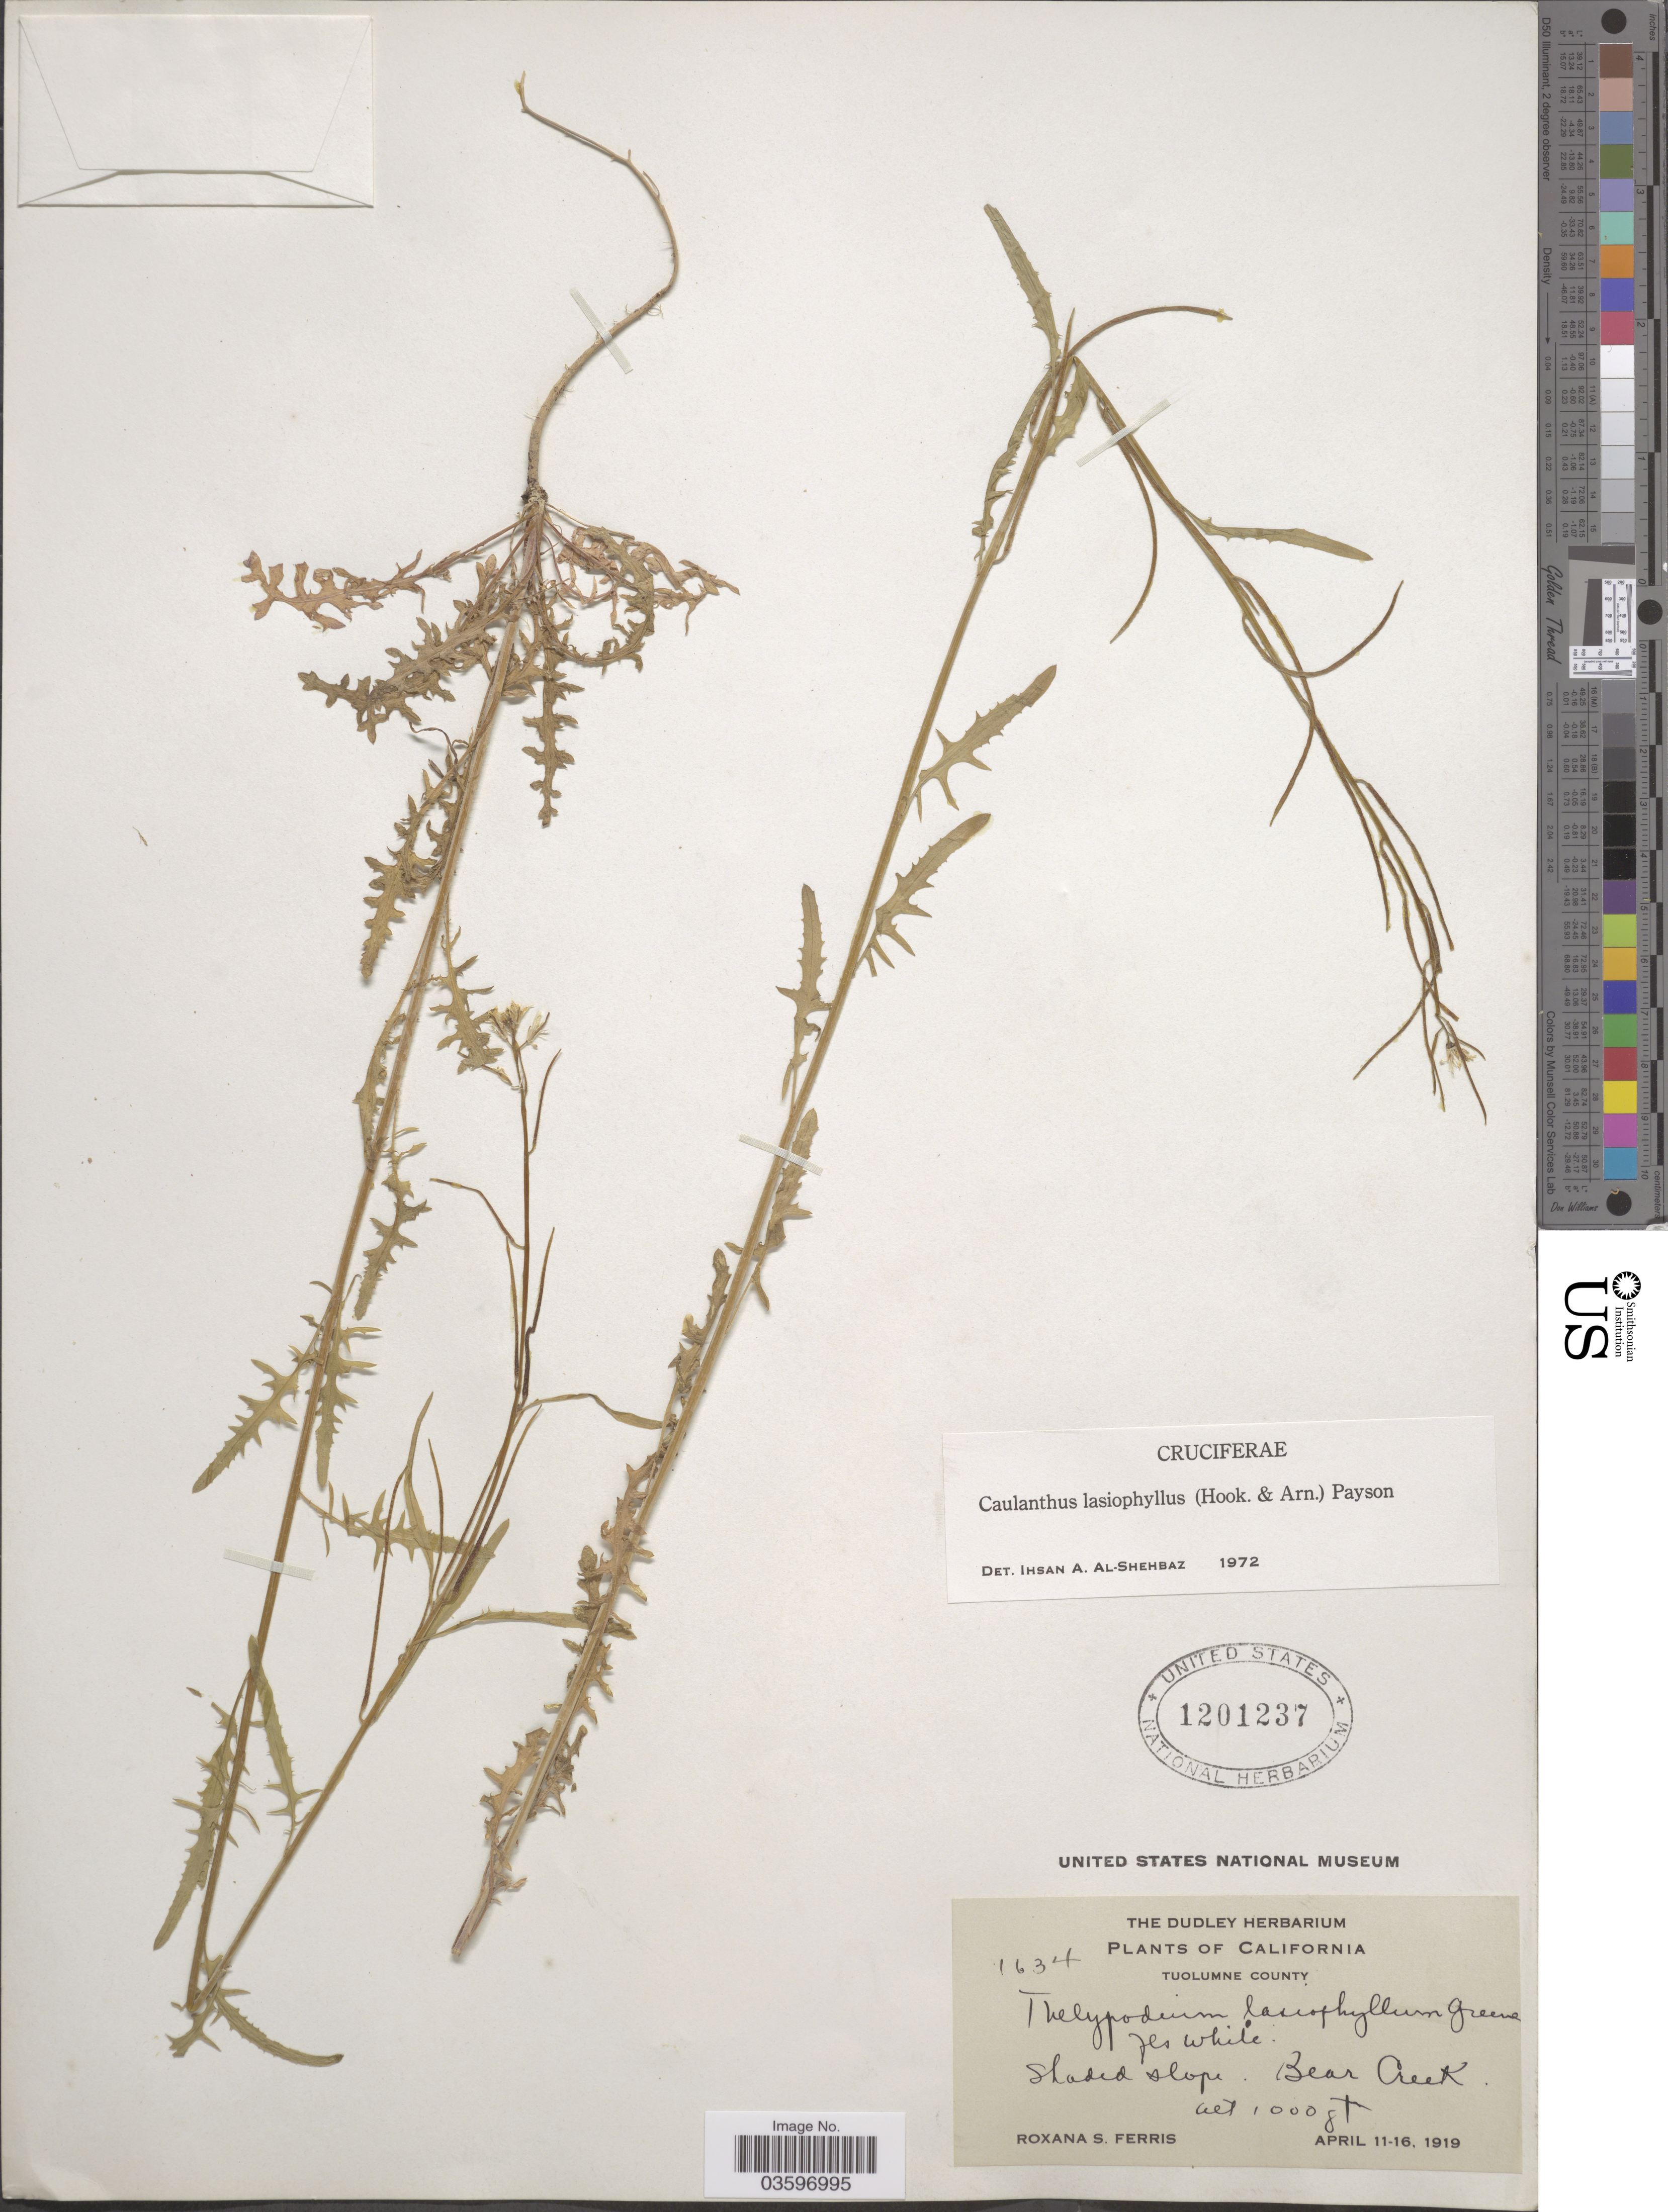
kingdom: Plantae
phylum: Tracheophyta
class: Magnoliopsida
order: Brassicales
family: Brassicaceae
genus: Caulanthus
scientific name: Caulanthus lasiophyllus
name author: (Hook. & Arn.) Payson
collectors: R. S. Ferris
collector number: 1634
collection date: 1919-04-11/1919-04-16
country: United States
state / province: California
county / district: Tuolumne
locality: Tuolumne County. Bear Creek.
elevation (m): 305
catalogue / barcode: US 1201237